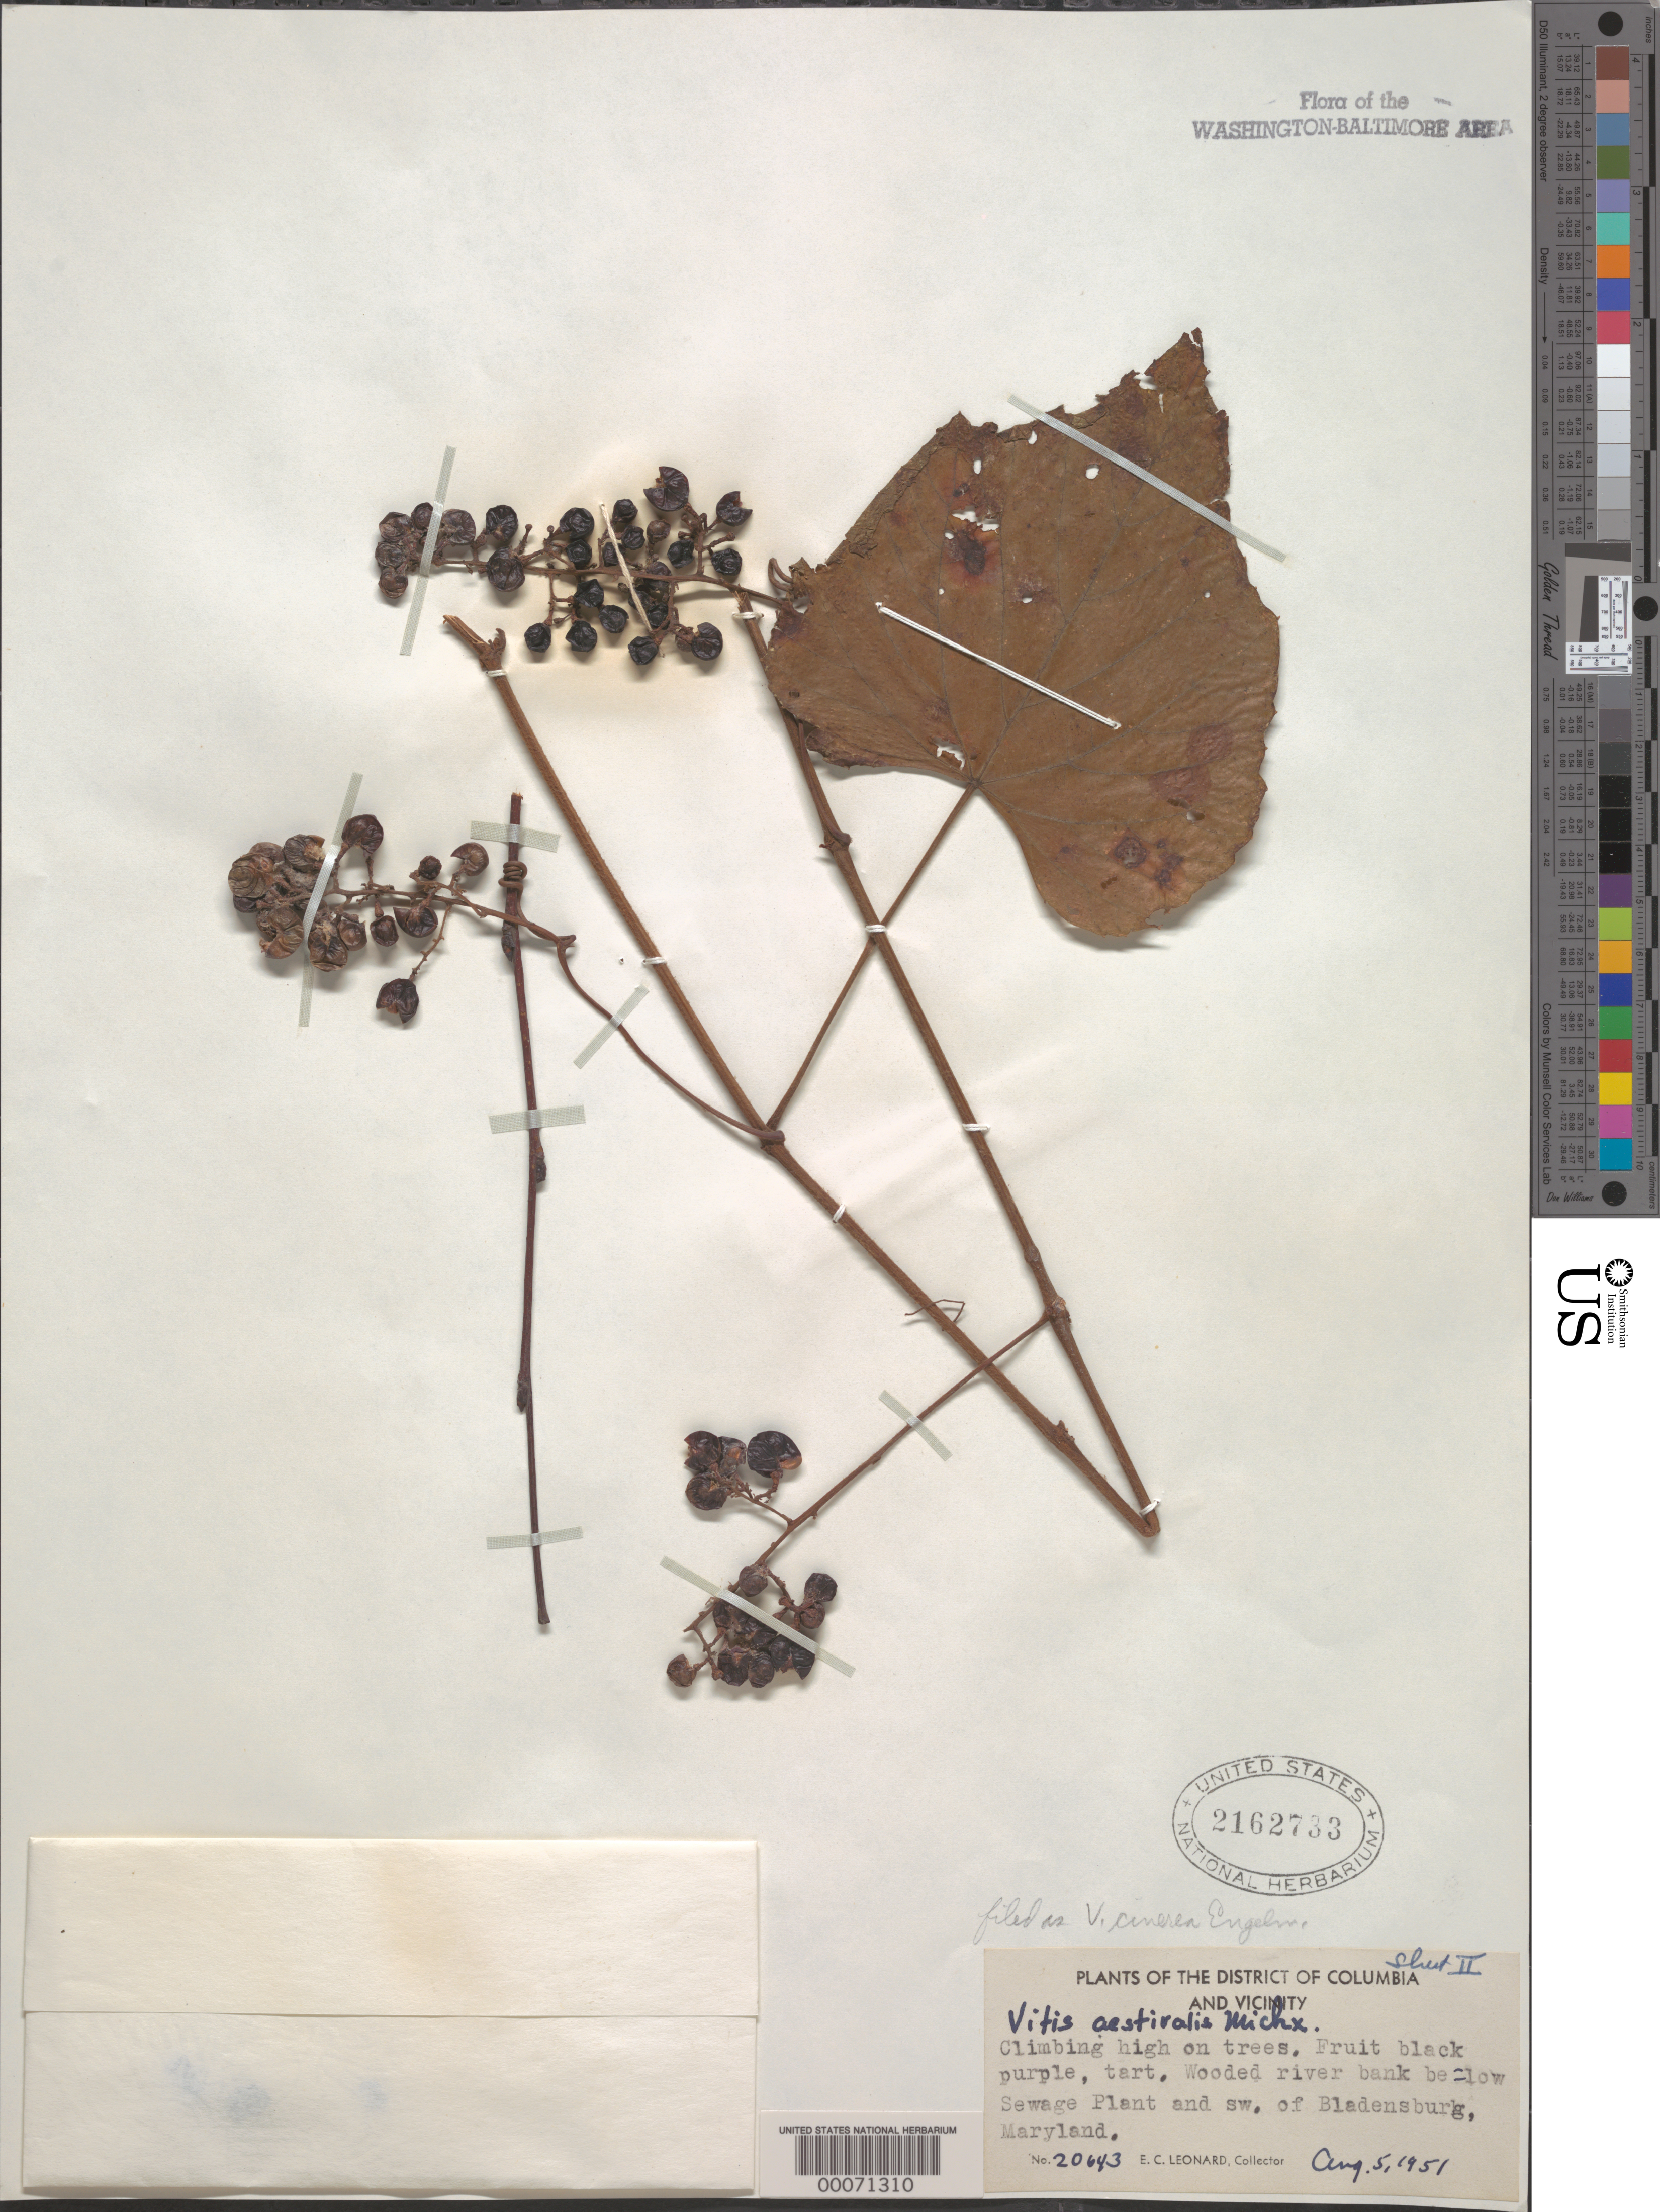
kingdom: Plantae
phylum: Tracheophyta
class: Magnoliopsida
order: Vitales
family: Vitaceae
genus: Vitis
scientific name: Vitis cinerea var. floridana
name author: Munson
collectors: E. C. Leonard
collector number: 20643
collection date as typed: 05 Aug 1951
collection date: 1951-08-05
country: United States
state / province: Maryland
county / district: Prince George's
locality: Below Sewage Plant, southwest of Bladensburg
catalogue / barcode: US 2162733